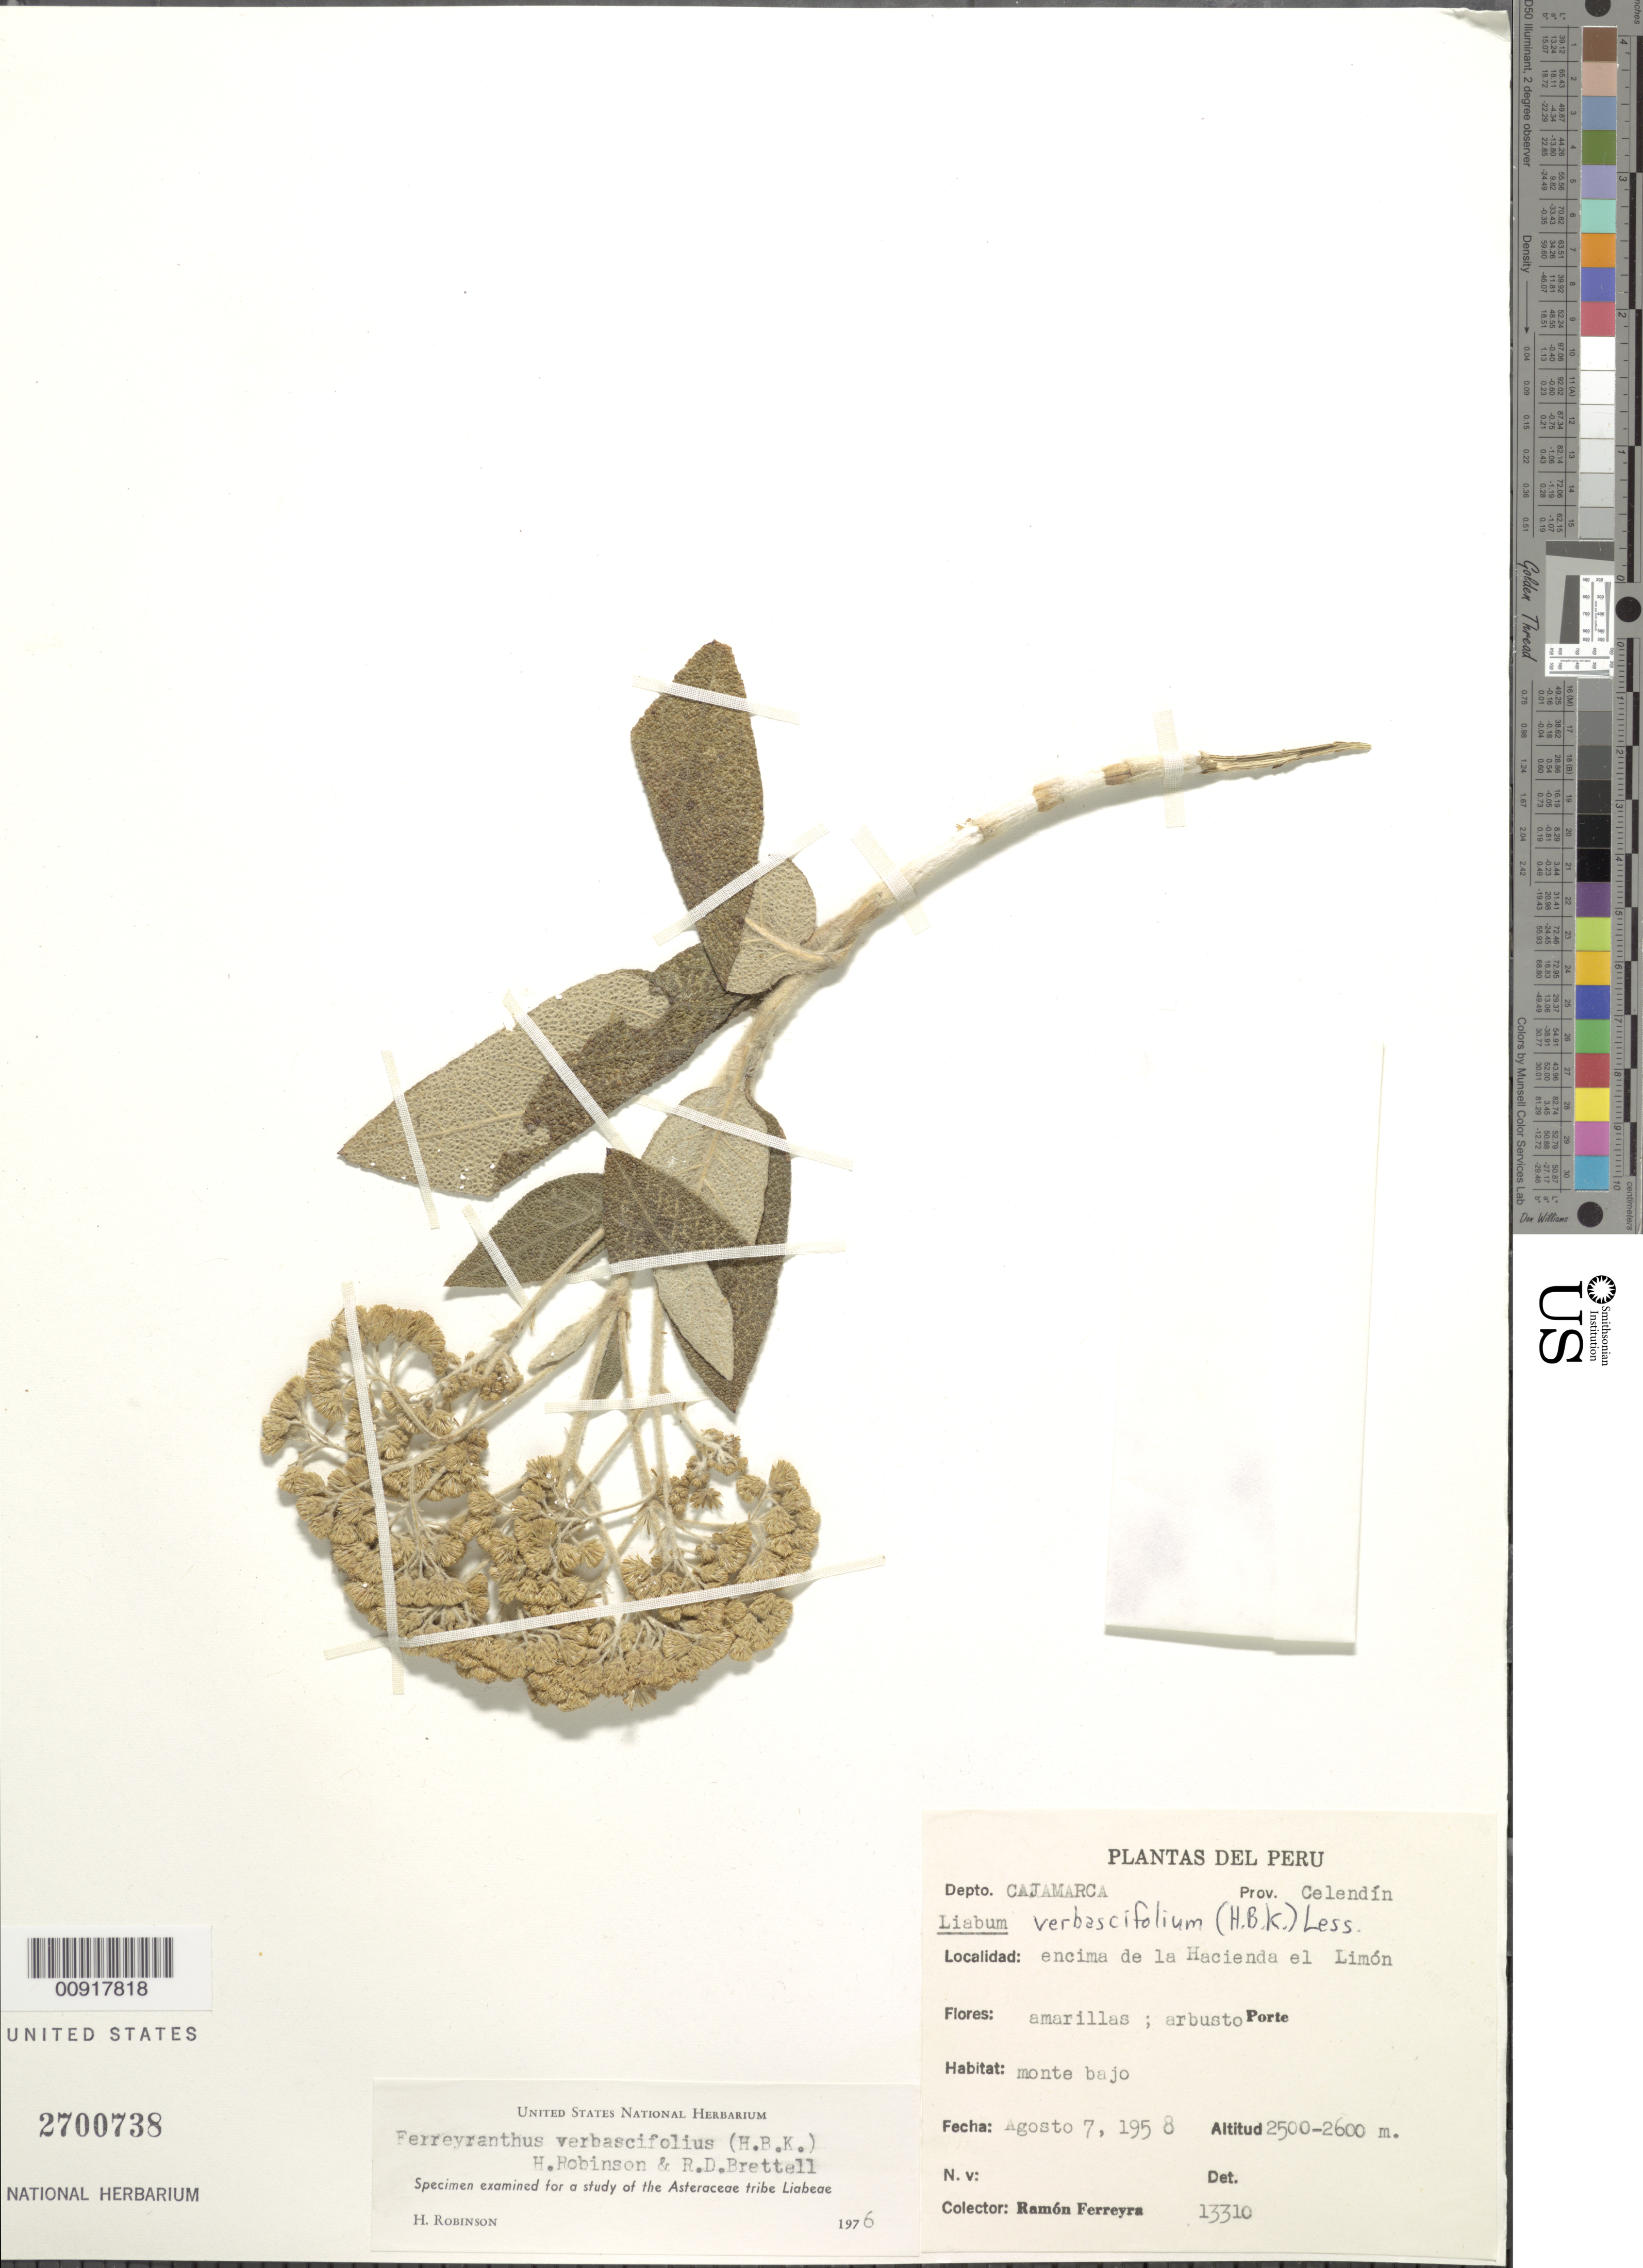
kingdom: Plantae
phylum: Tracheophyta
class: Magnoliopsida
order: Asterales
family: Asteraceae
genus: Ferreyranthus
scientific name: Ferreyranthus verbascifolius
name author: (Kunth) H. Rob. & Brettell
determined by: Robinson, Harold E., (US)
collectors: R. A. Ferreyra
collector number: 13310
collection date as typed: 7 August 1958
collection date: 1958-08-07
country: Peru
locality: Prov. Celedín, Dpto. Cajamarca, encima de la Hacienda El Limón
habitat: Monte bajo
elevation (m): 2500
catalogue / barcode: US 2700738